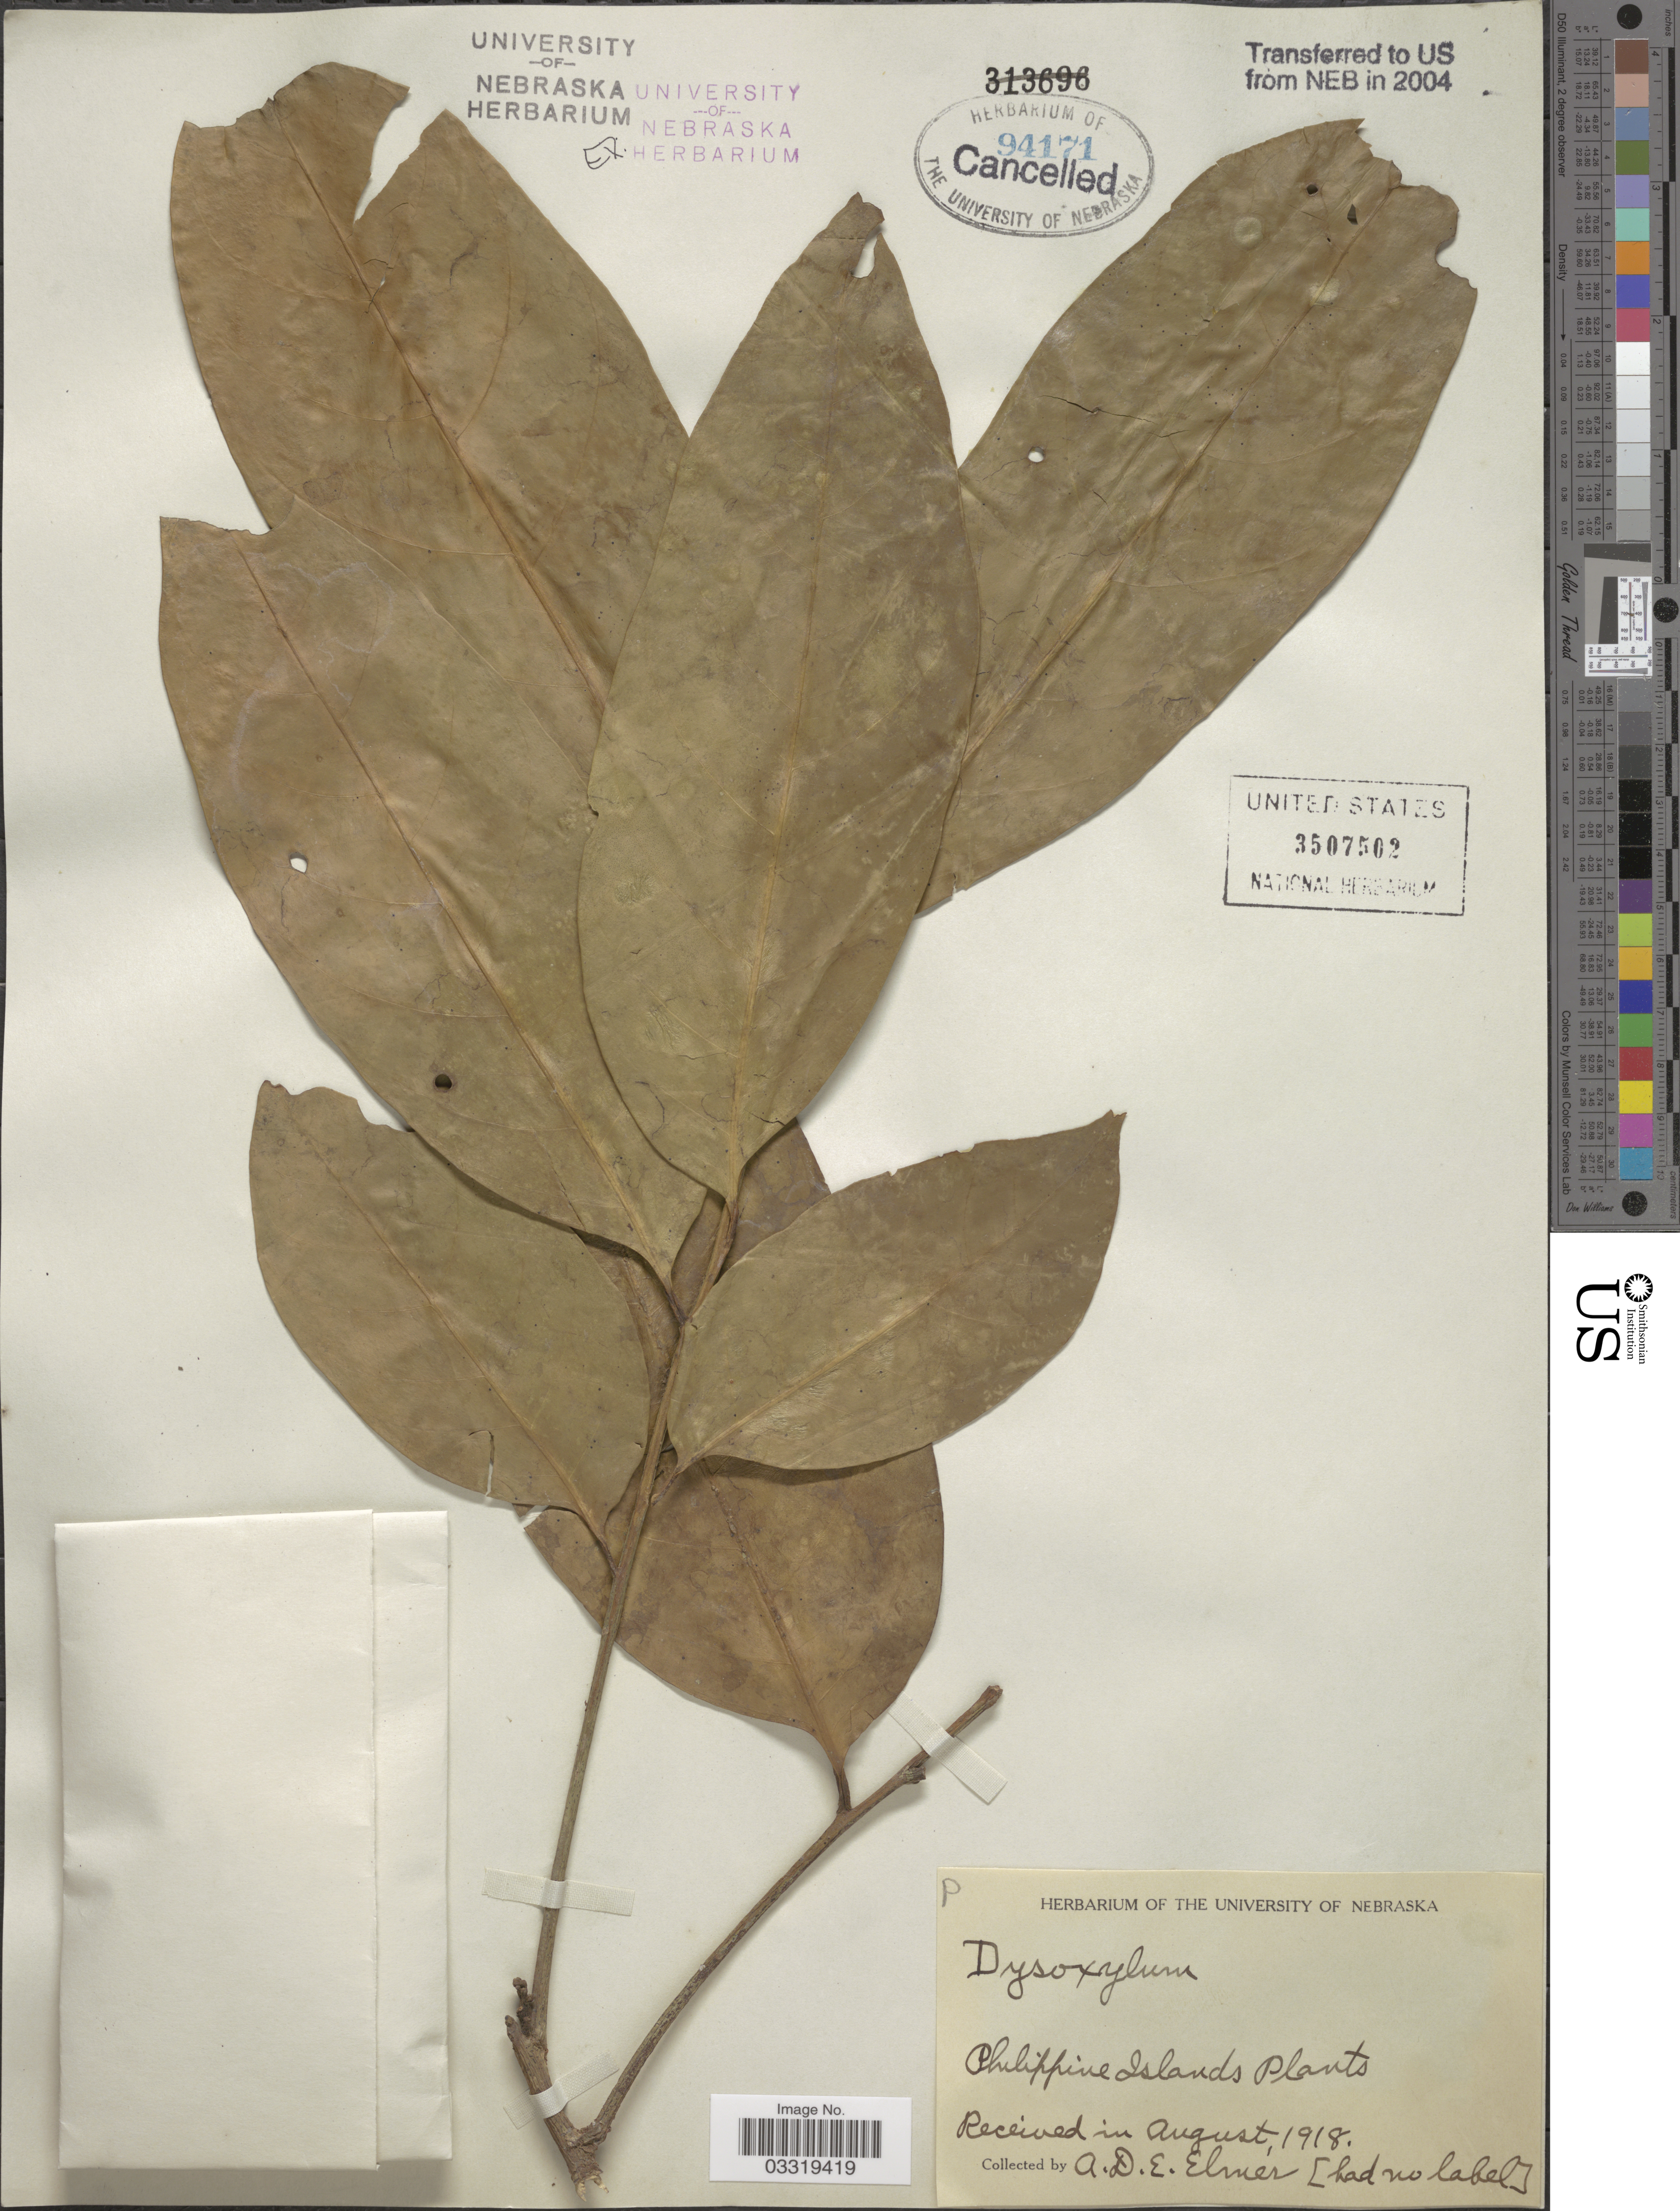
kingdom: Plantae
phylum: Tracheophyta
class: Magnoliopsida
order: Sapindales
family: Meliaceae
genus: Dysoxylum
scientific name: Dysoxylum sp.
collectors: A. D. E. Elmer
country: Philippines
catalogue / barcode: US 3507502